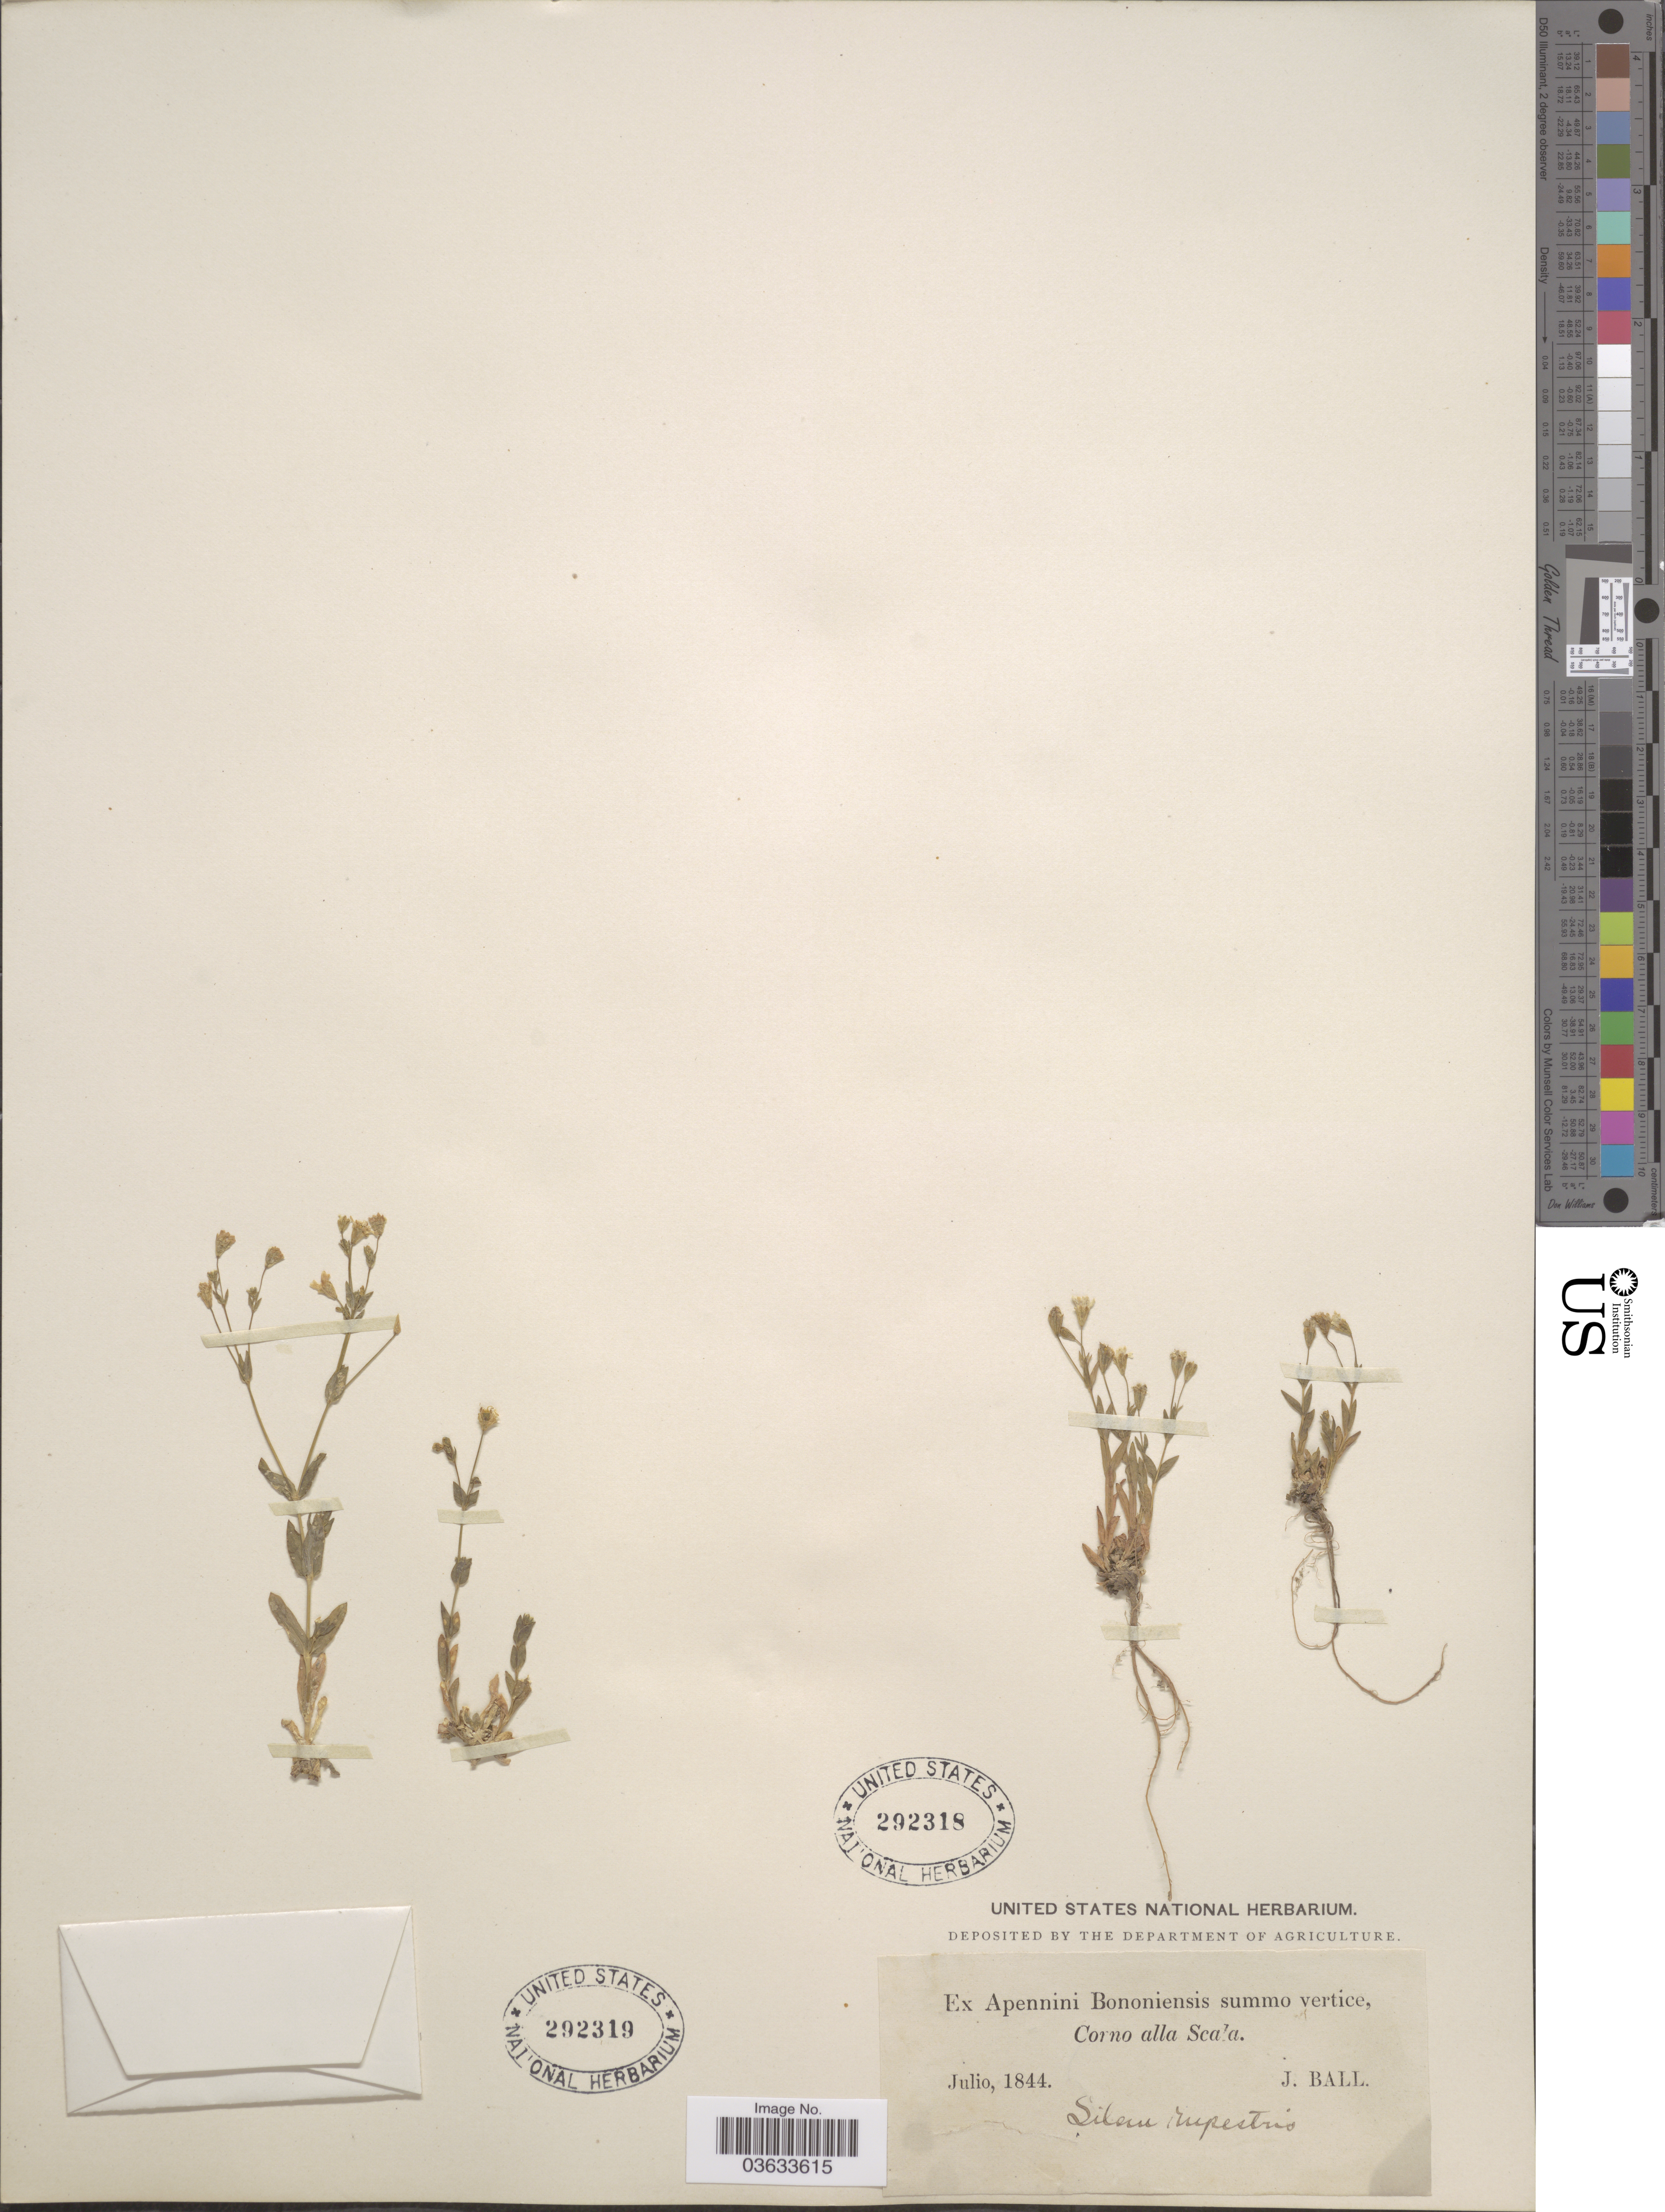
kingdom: Plantae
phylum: Tracheophyta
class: Magnoliopsida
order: Caryophyllales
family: Caryophyllaceae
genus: Atocion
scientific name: Atocion rupestre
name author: (L.) Oxelman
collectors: J. Ball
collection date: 1844-07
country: Italy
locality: Ex Apennini Bononiensis summo vertice, Corno alla Scala.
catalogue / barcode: US 292318